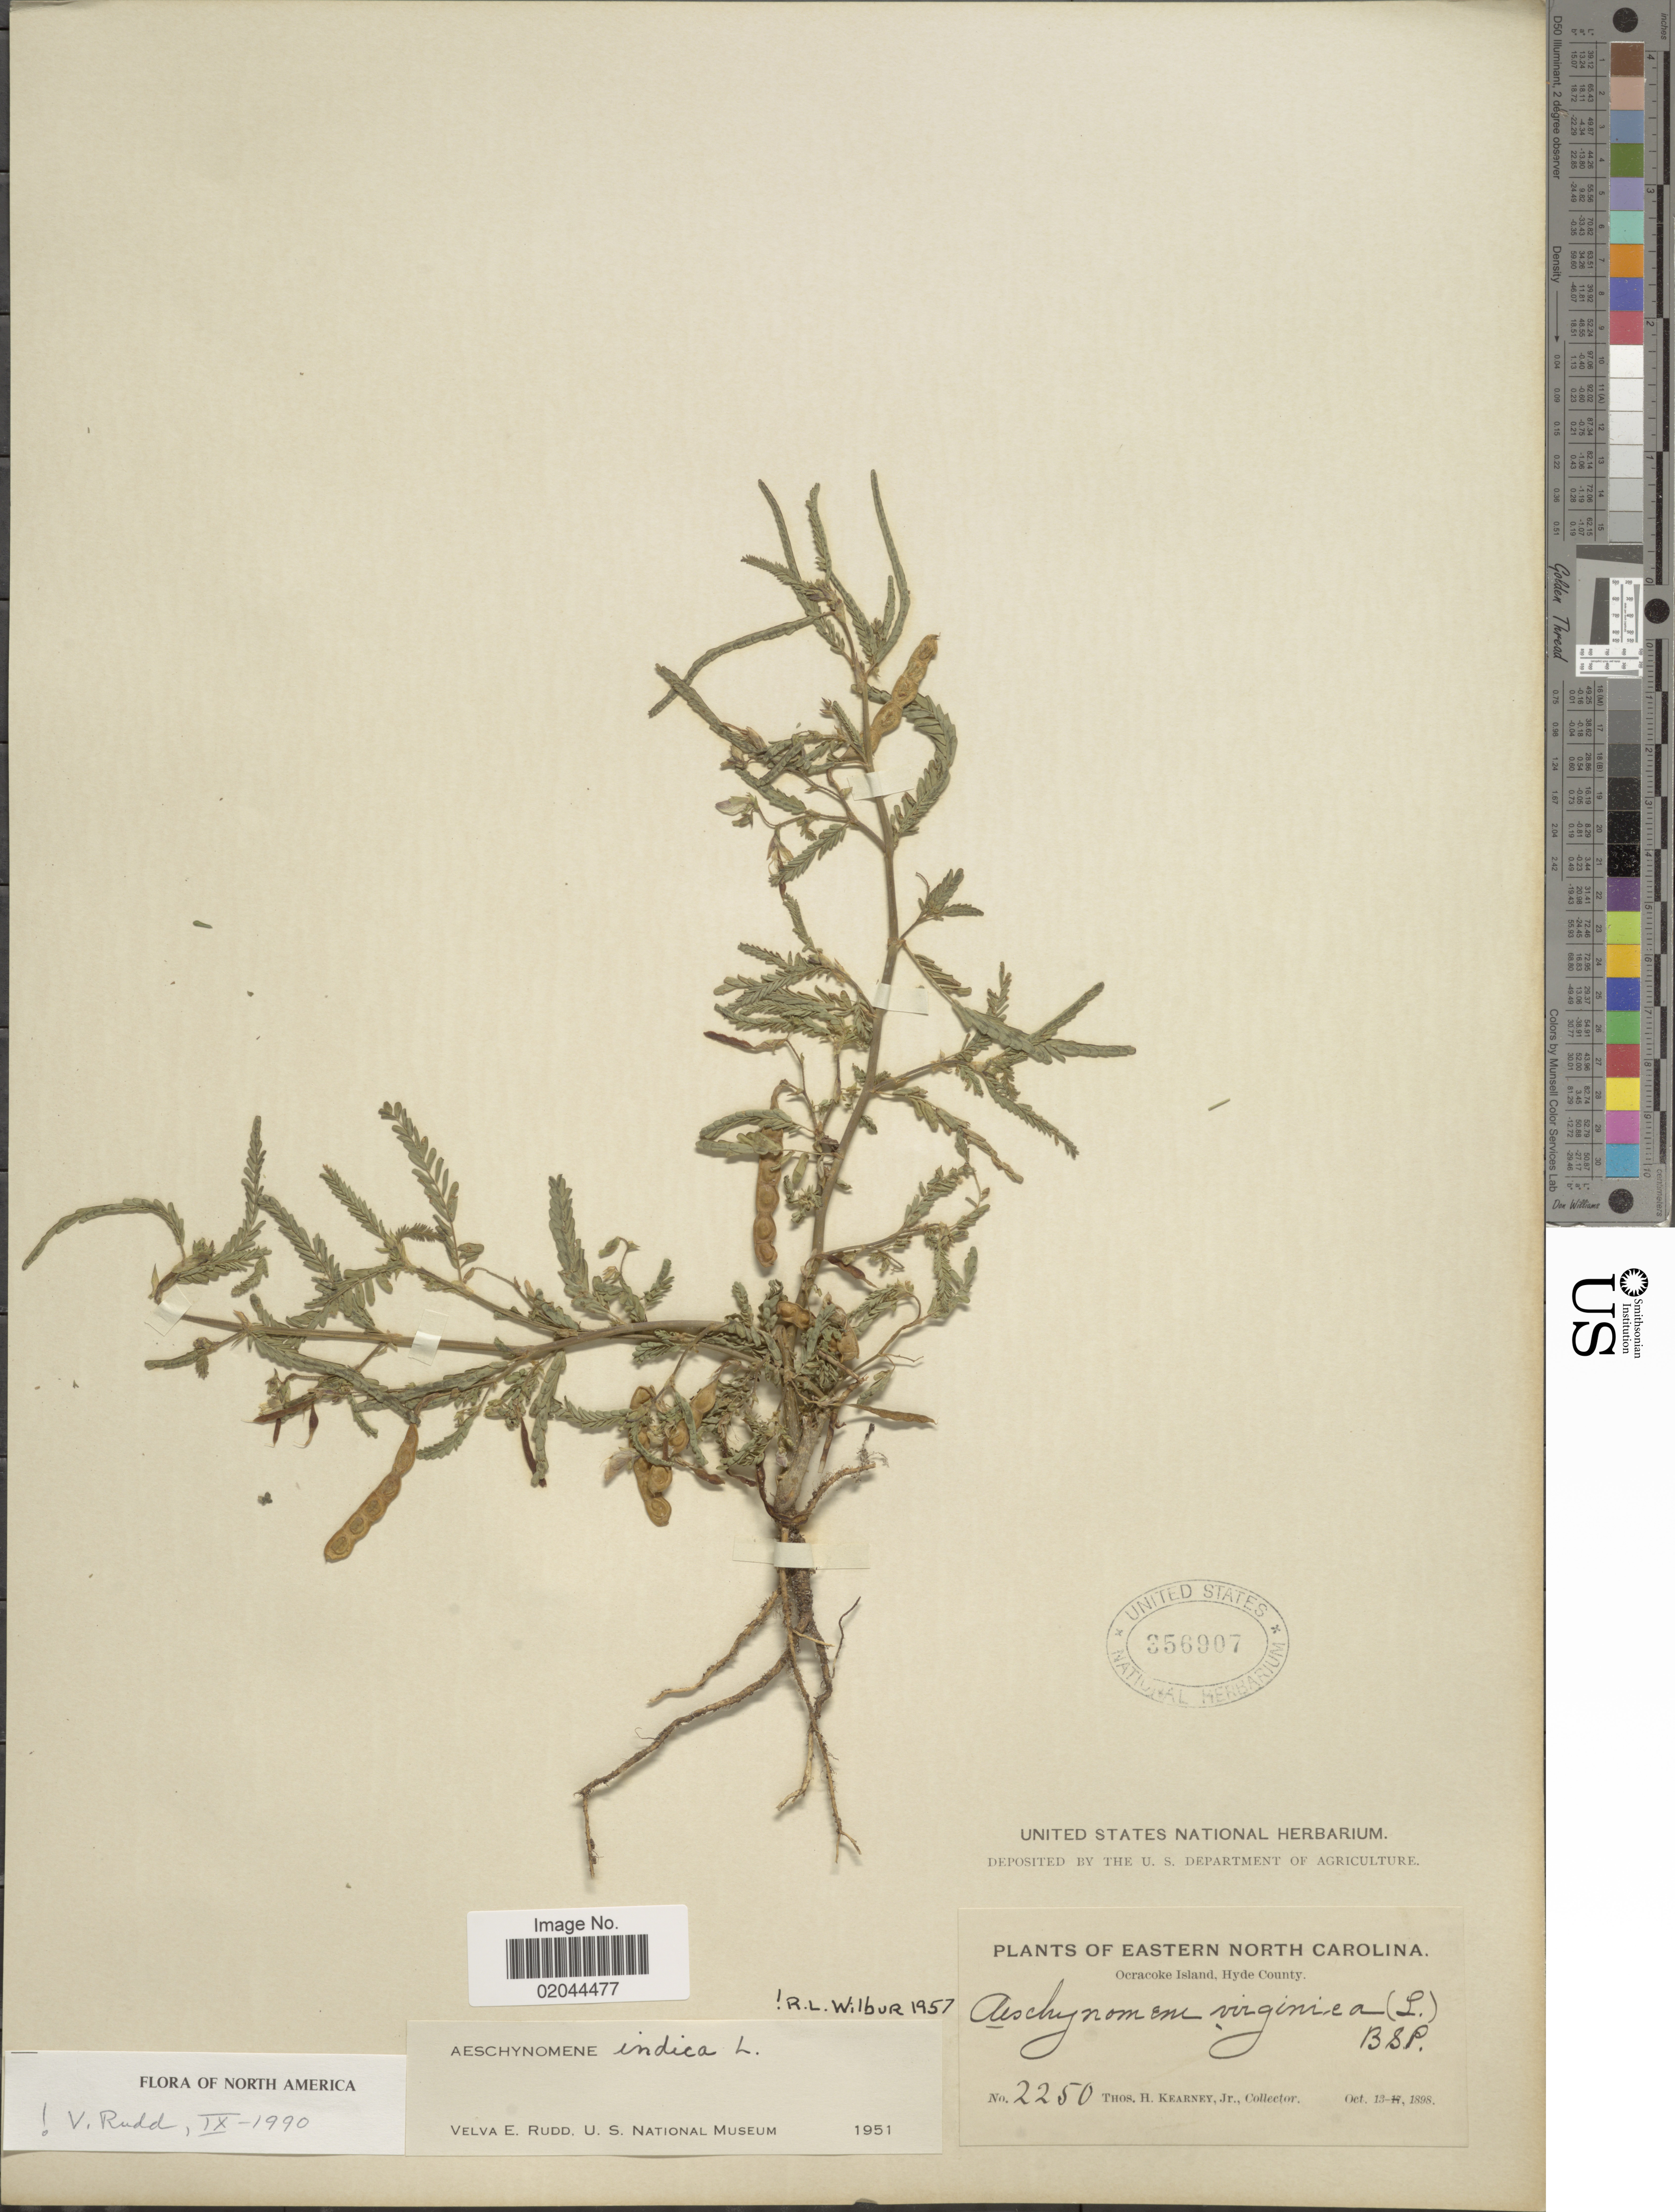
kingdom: Plantae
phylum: Tracheophyta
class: Magnoliopsida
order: Fabales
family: Fabaceae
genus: Aeschynomene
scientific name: Aeschynomene indica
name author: L.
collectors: T. H. Kearney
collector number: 2250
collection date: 1898-10-13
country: United States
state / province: North Carolina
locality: Eatern Northern California, Ocracoke Island, Hyde County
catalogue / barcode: US 356907